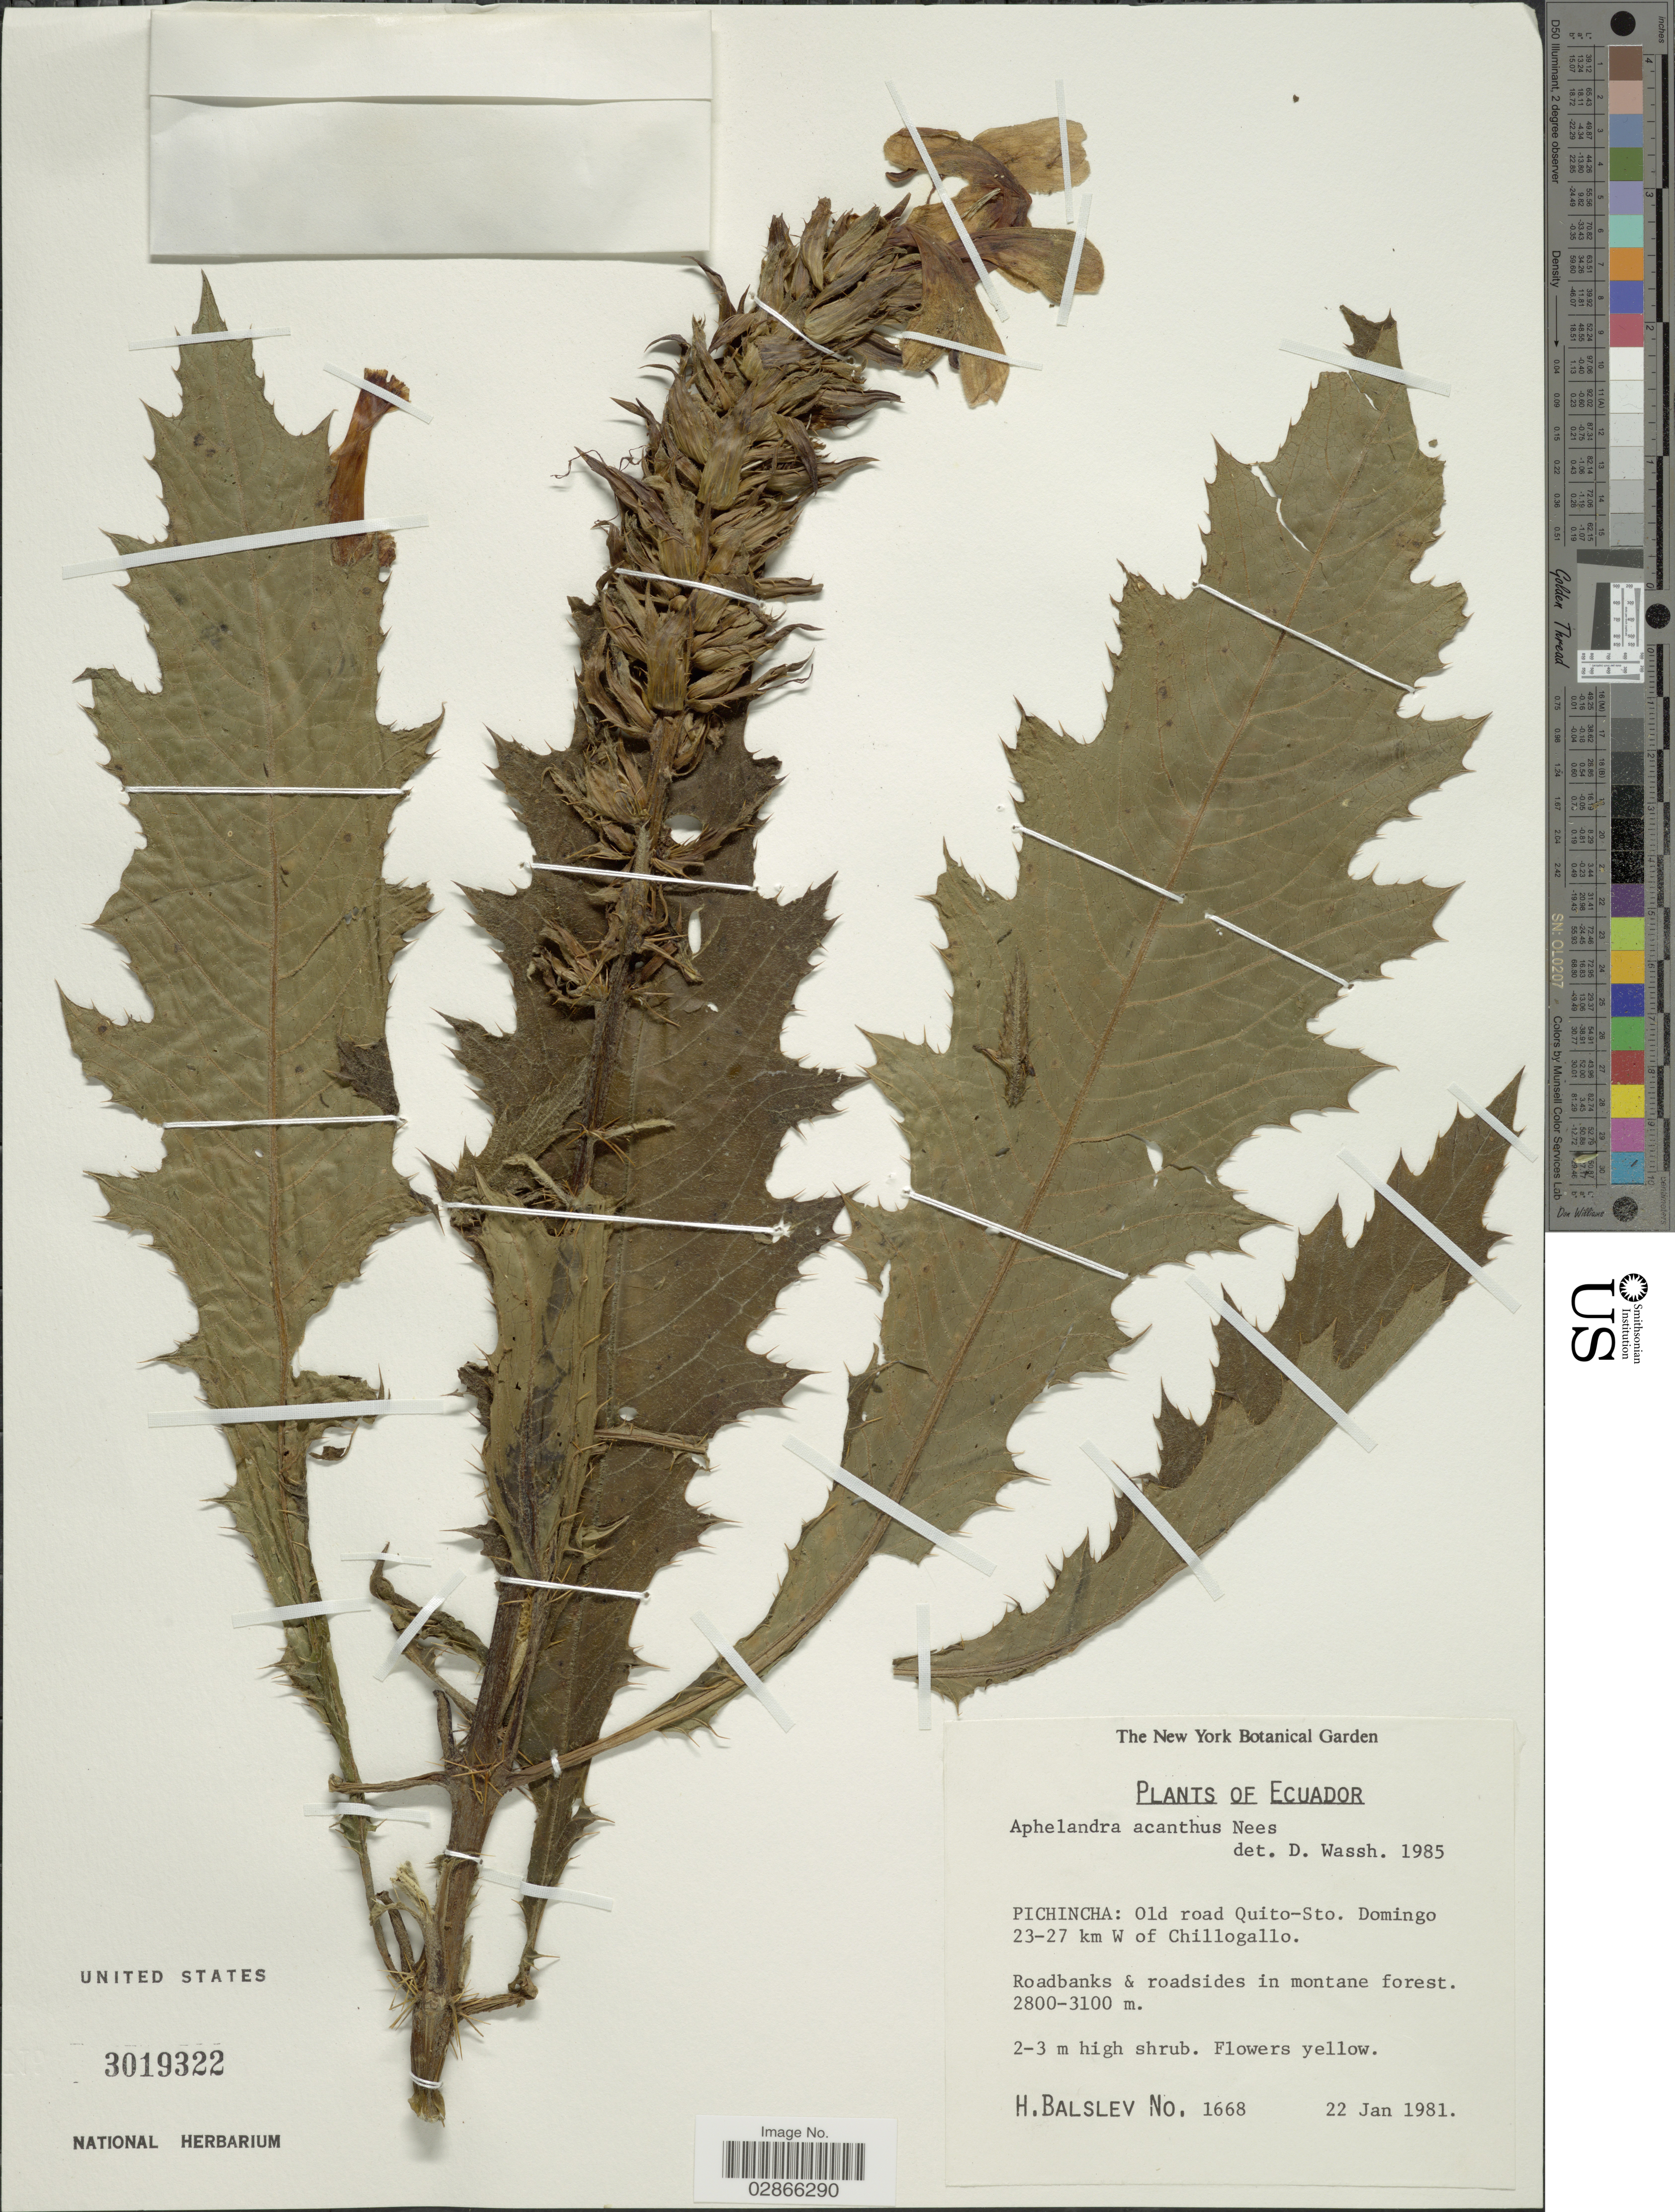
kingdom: Plantae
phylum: Tracheophyta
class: Magnoliopsida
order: Lamiales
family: Acanthaceae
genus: Aphelandra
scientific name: Aphelandra acanthus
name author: Nees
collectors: H. Balslev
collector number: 1668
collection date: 1981-01-22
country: Ecuador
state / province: Pichincha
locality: Old road Quito-Sto. Domingo 23-27 km W of Chillogallo.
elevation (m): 2800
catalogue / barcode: US 3019322